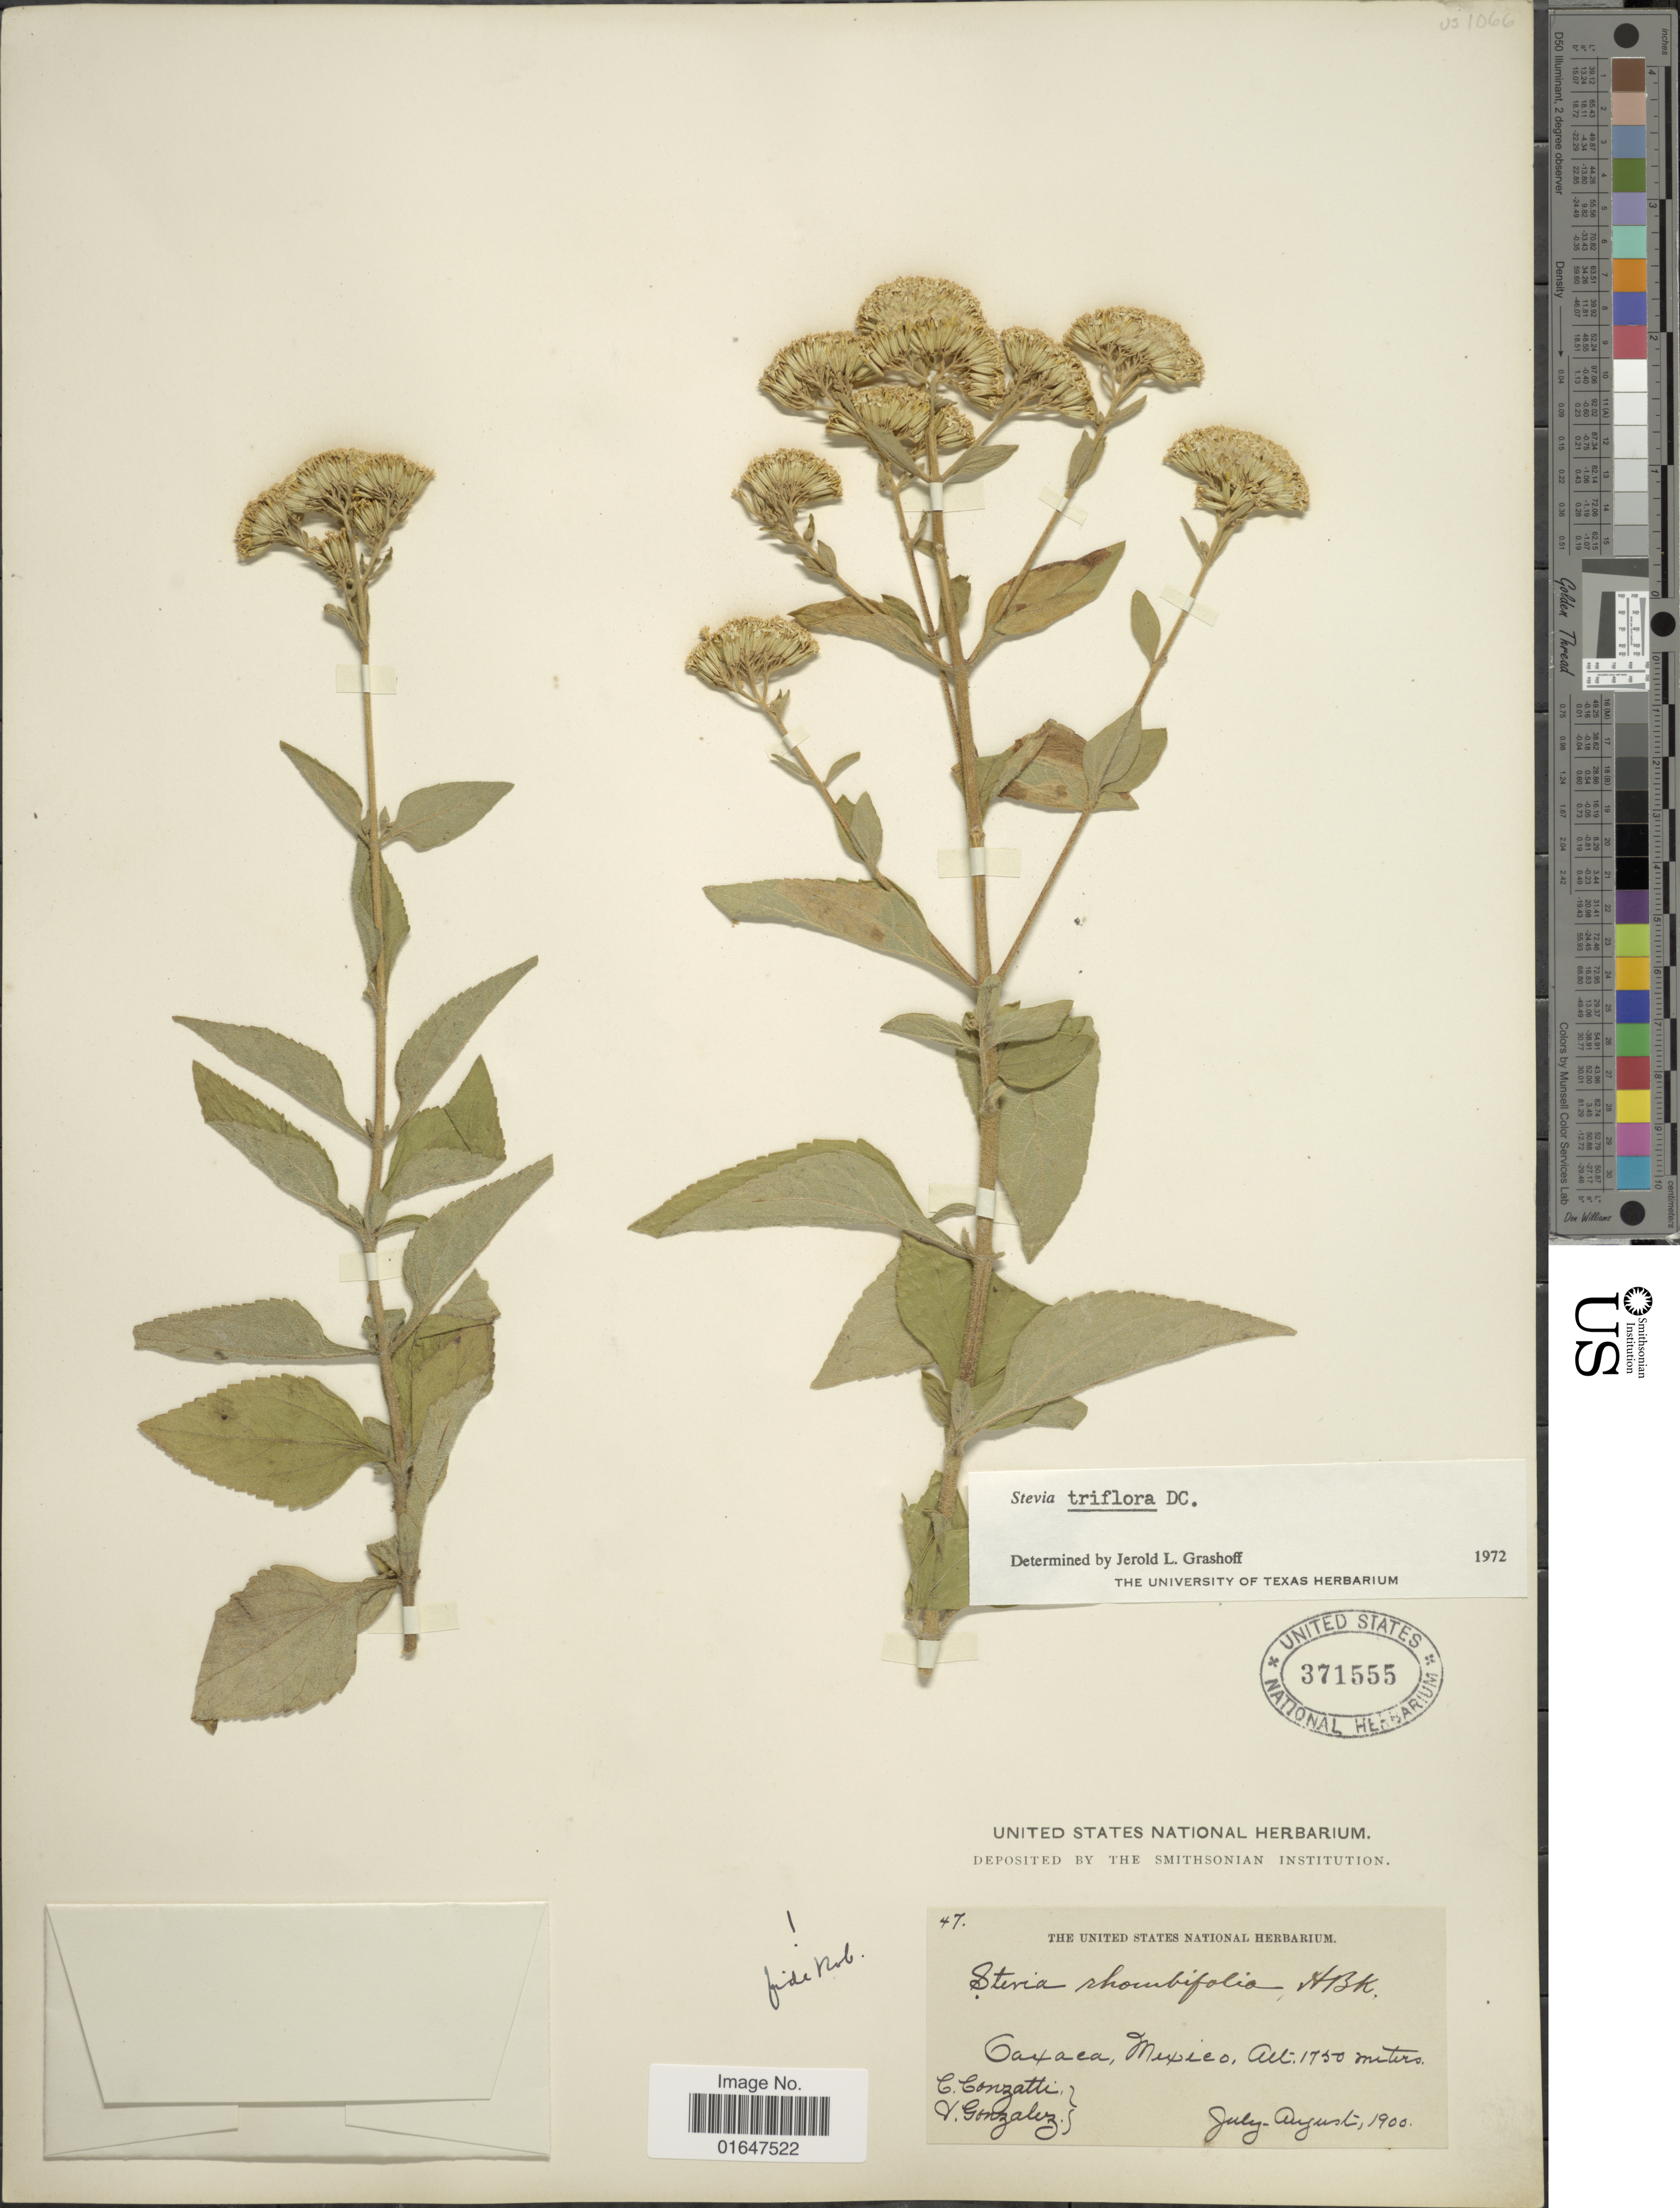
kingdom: Plantae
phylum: Tracheophyta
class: Magnoliopsida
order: Asterales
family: Asteraceae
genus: Stevia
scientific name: Stevia triflora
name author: DC.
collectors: C. Conzatti & V. Gonzalez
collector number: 47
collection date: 1900-07/1900-08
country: Mexico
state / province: Oaxaca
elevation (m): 1750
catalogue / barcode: US 371555